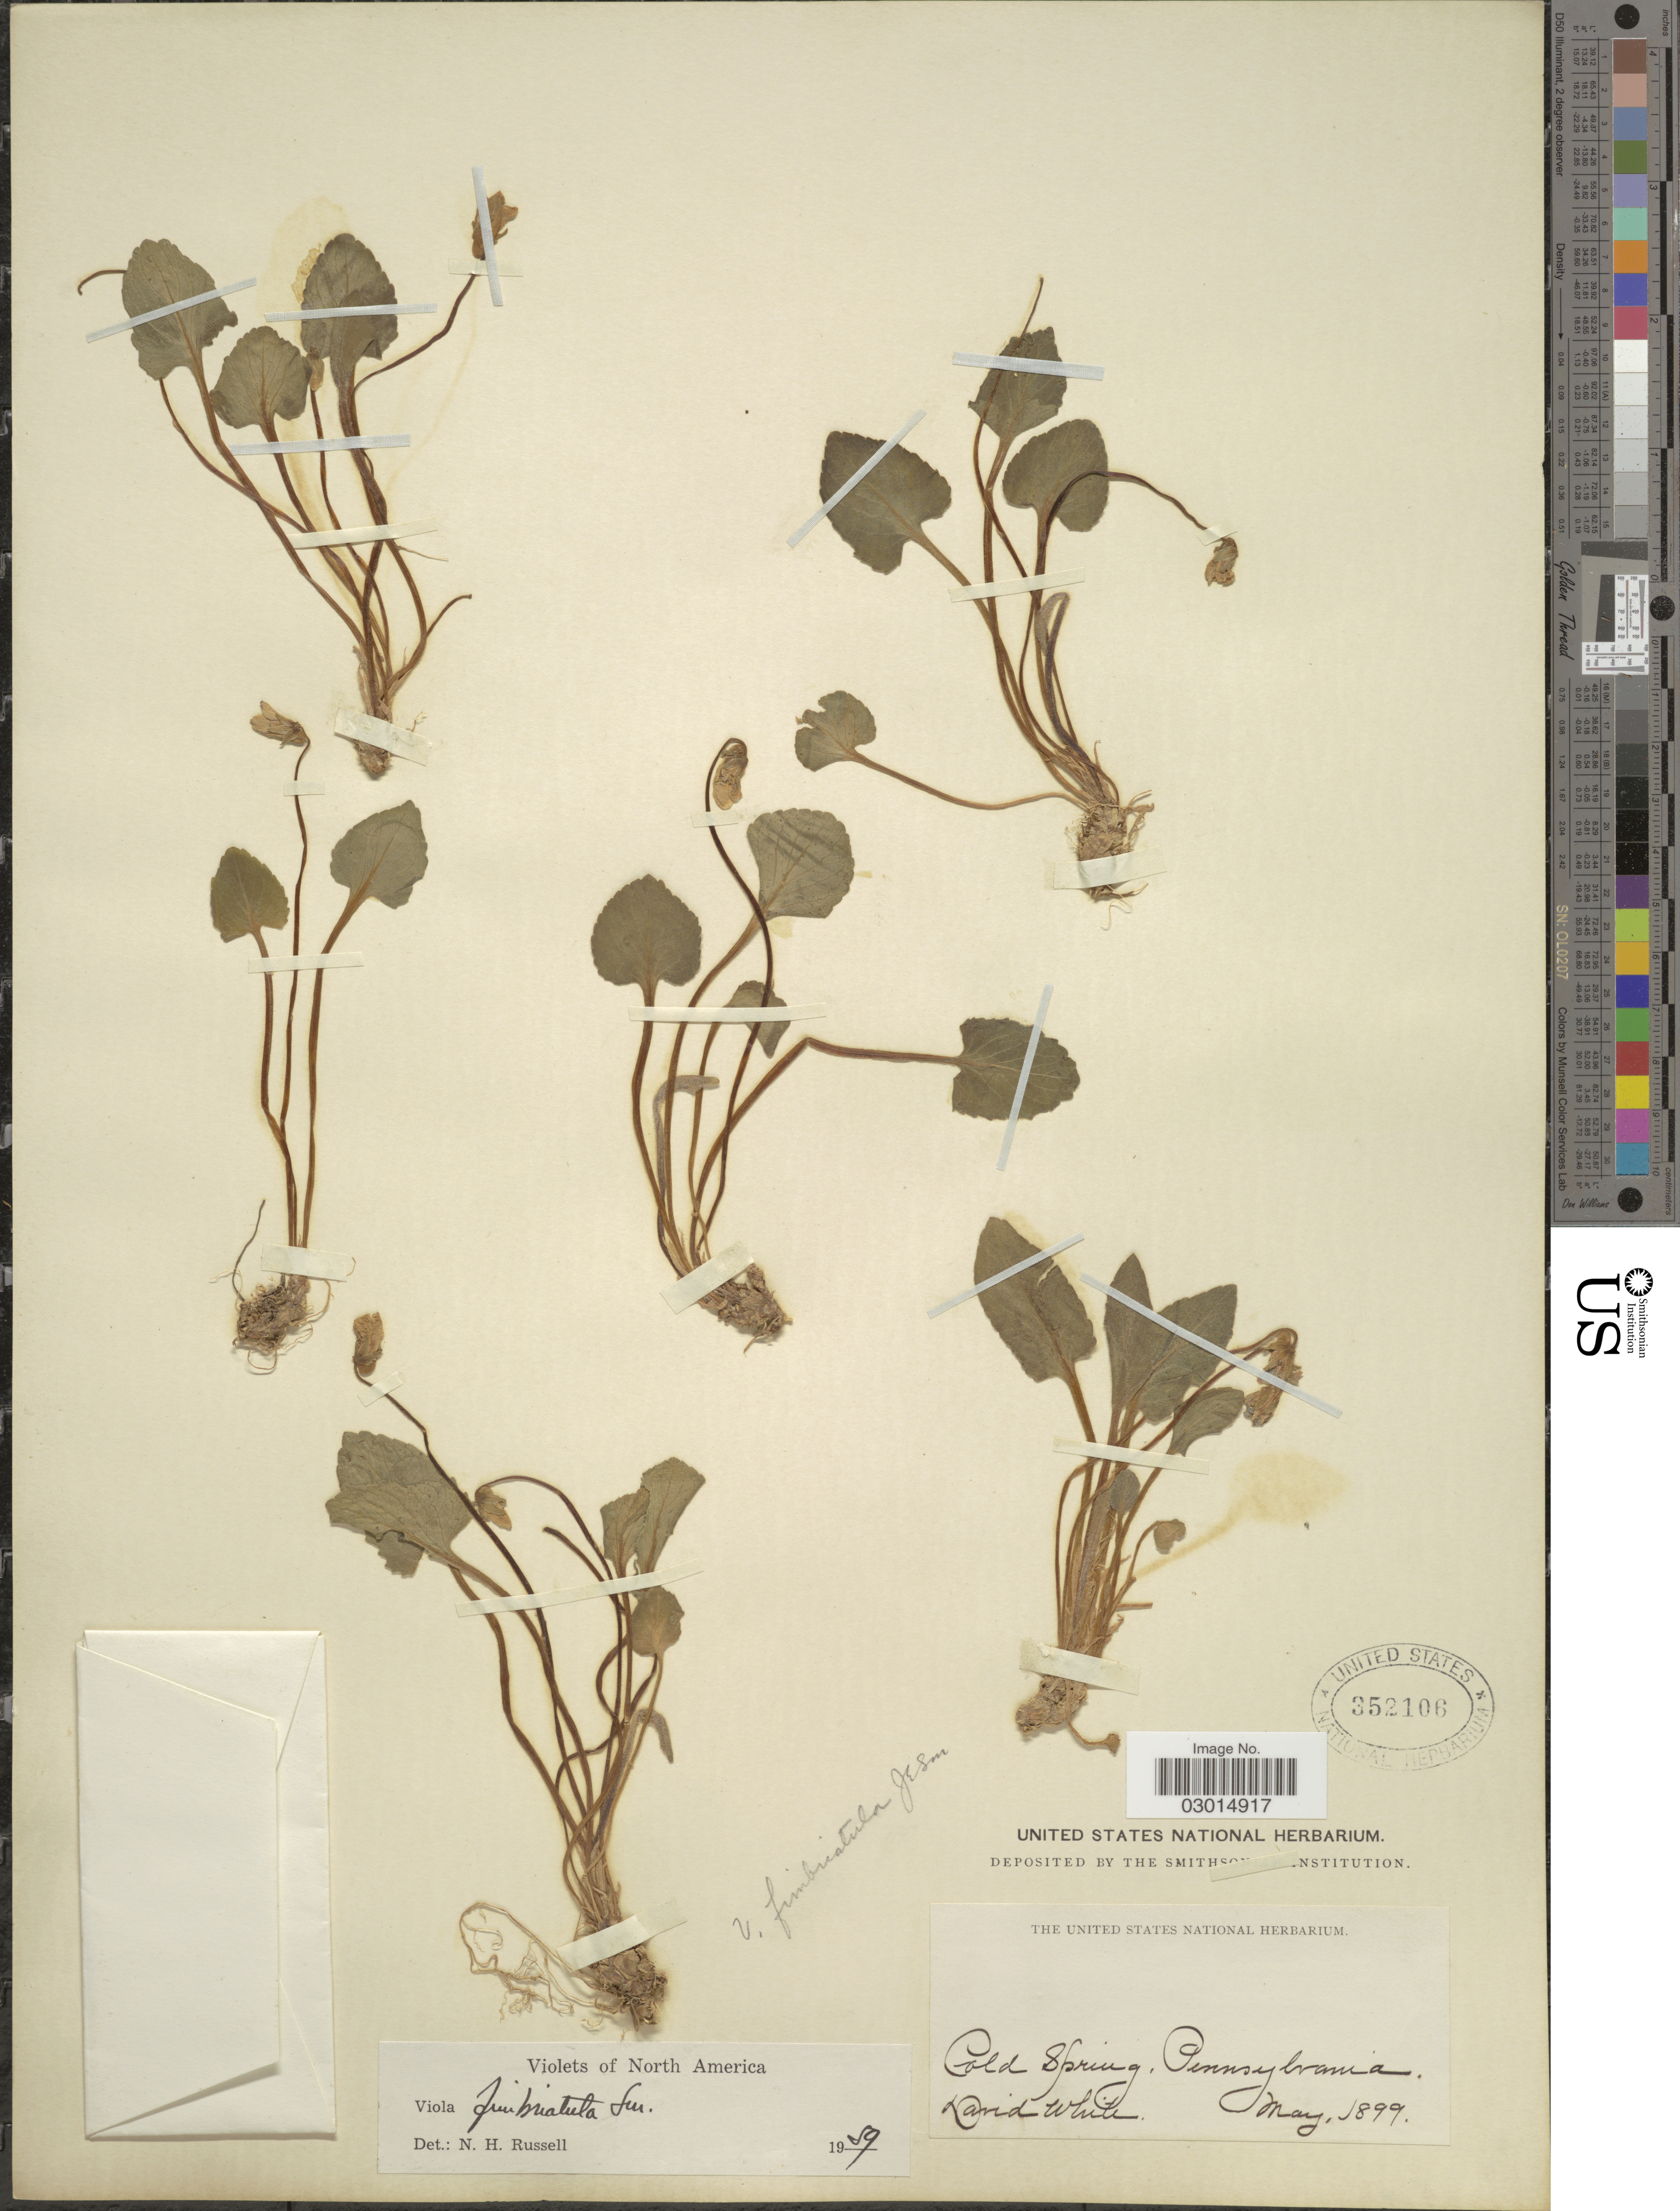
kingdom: Plantae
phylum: Tracheophyta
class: Magnoliopsida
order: Malpighiales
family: Violaceae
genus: Viola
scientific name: Viola fimbriatula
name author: Small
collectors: D. White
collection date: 1899-05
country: United States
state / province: Pennsylvania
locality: Cold Spring.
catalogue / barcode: US 352106